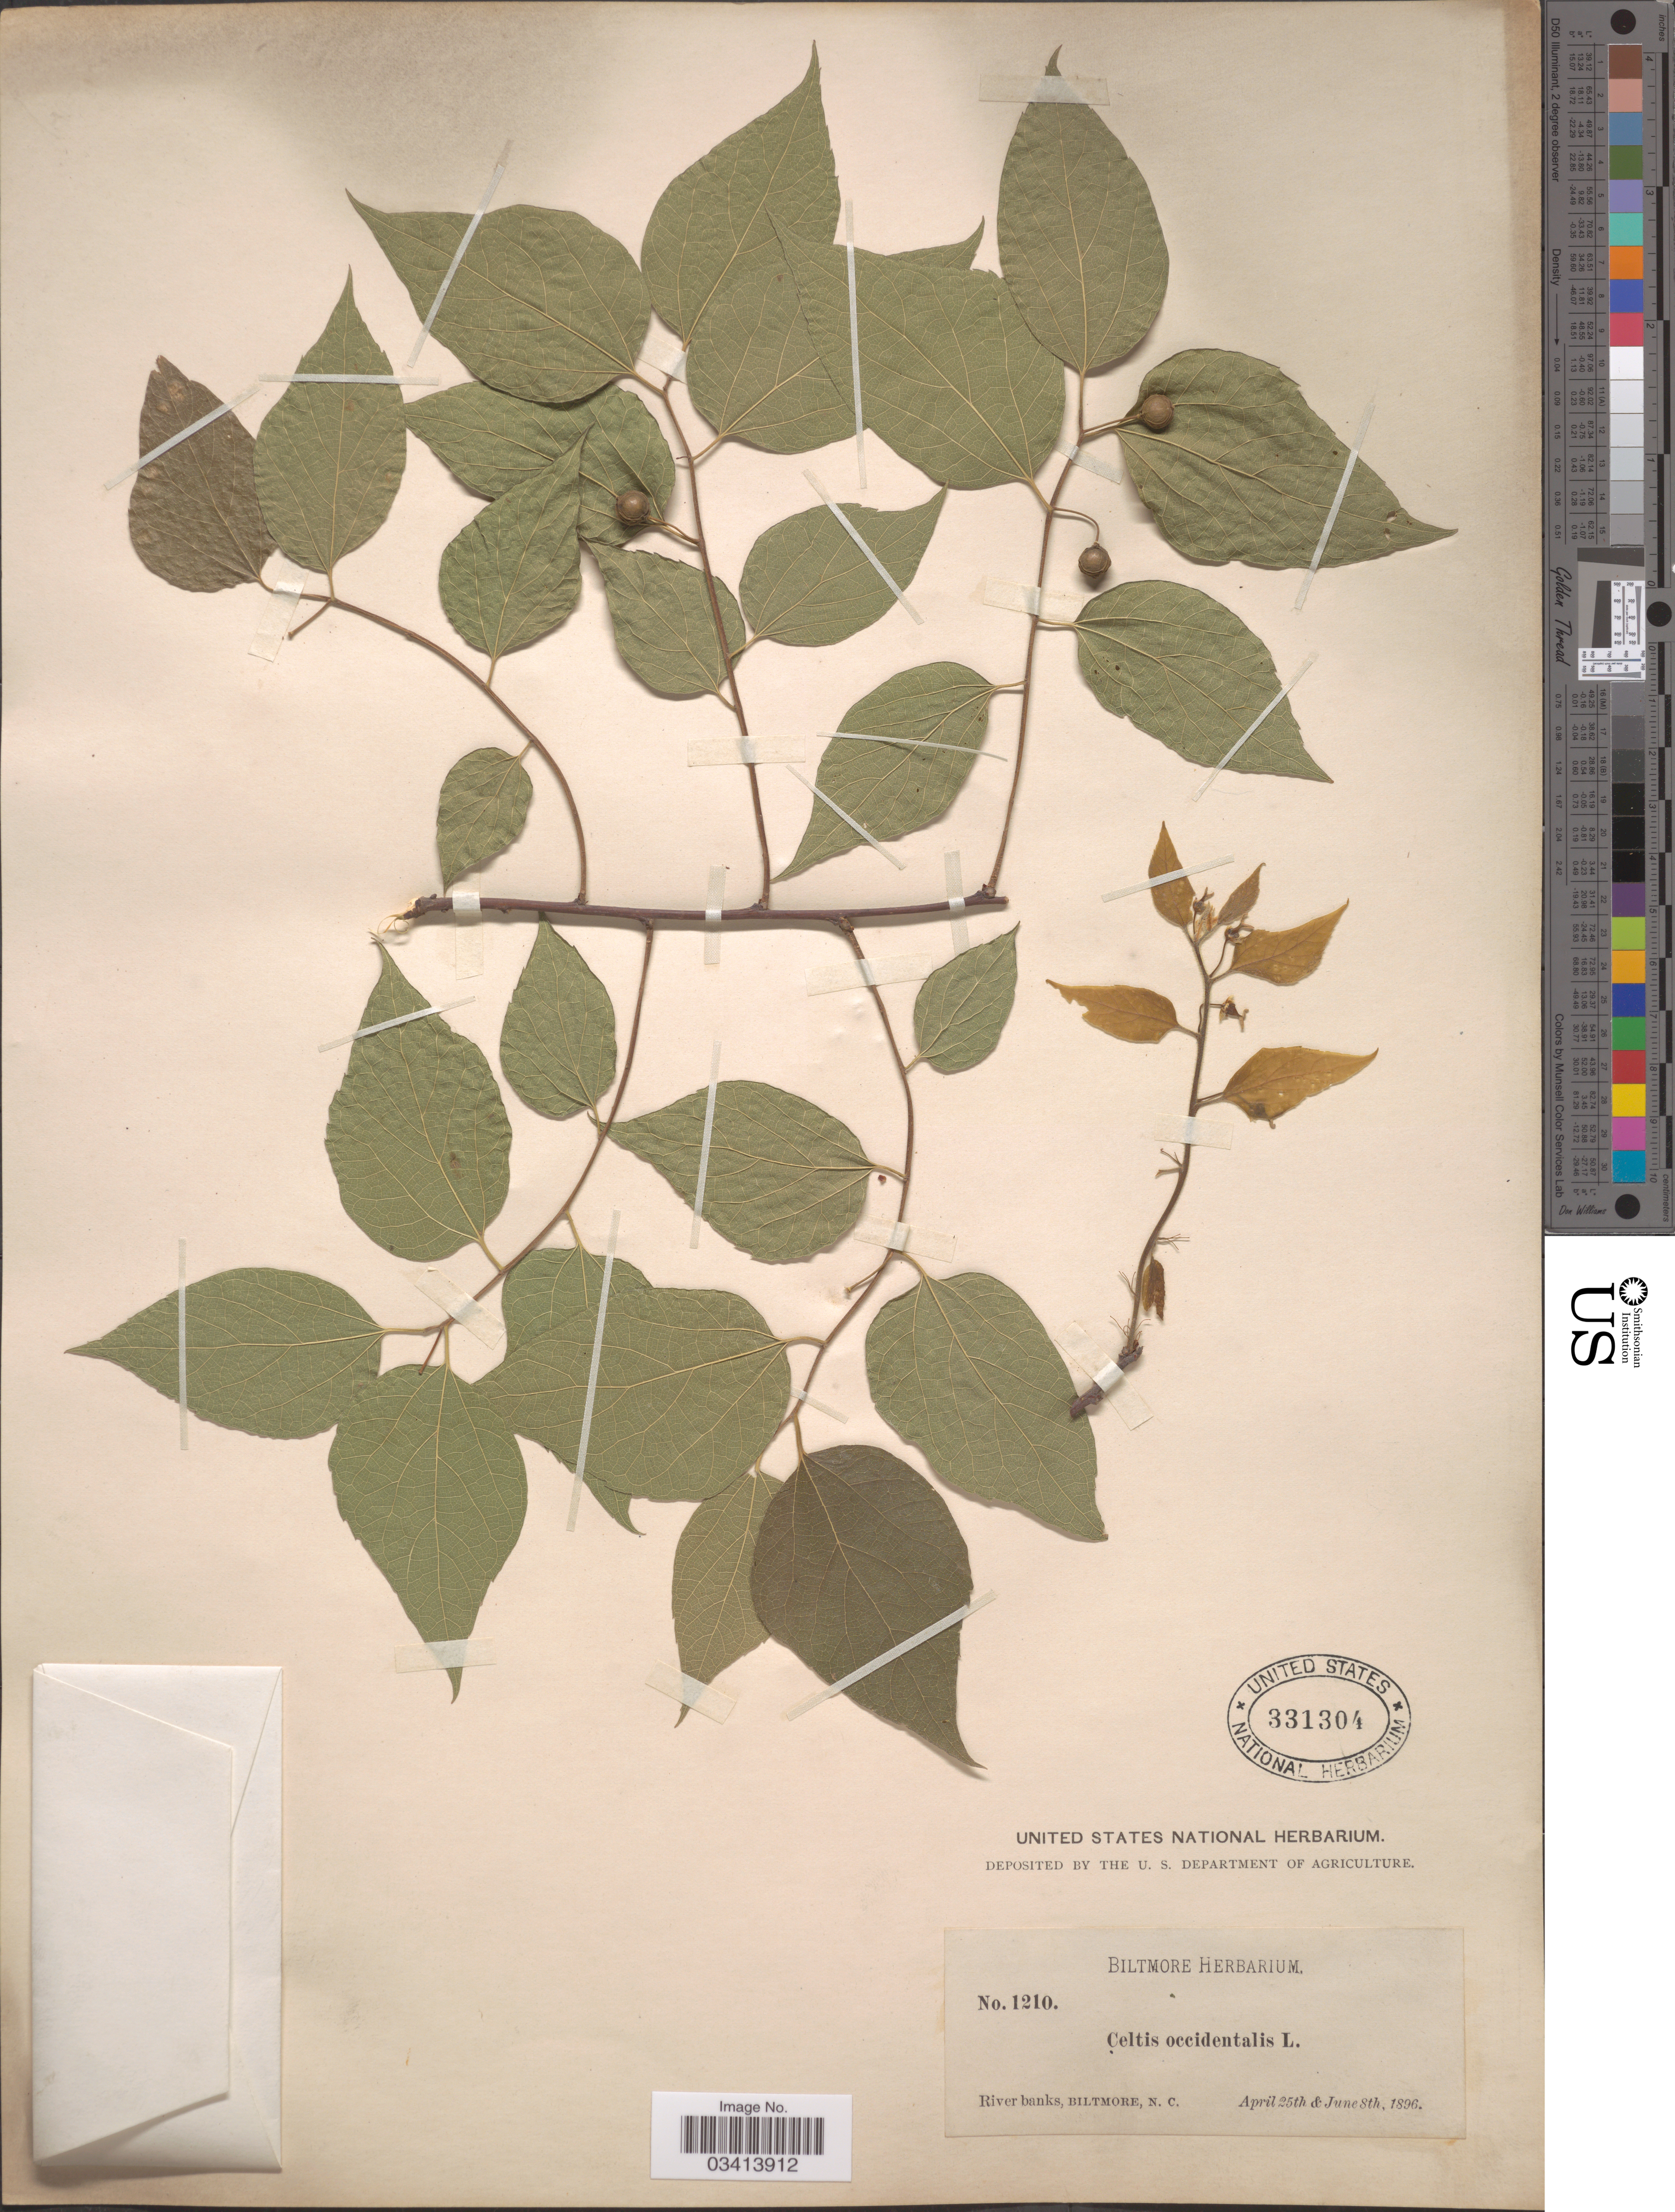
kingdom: Plantae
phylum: Tracheophyta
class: Magnoliopsida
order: Rosales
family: Cannabaceae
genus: Celtis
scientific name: Celtis occidentalis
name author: L.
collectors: ex herb. Biltmore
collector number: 1210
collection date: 1896-04-25/1896-06-08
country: United States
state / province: North Carolina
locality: River banks, Biltmore.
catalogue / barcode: US 331304